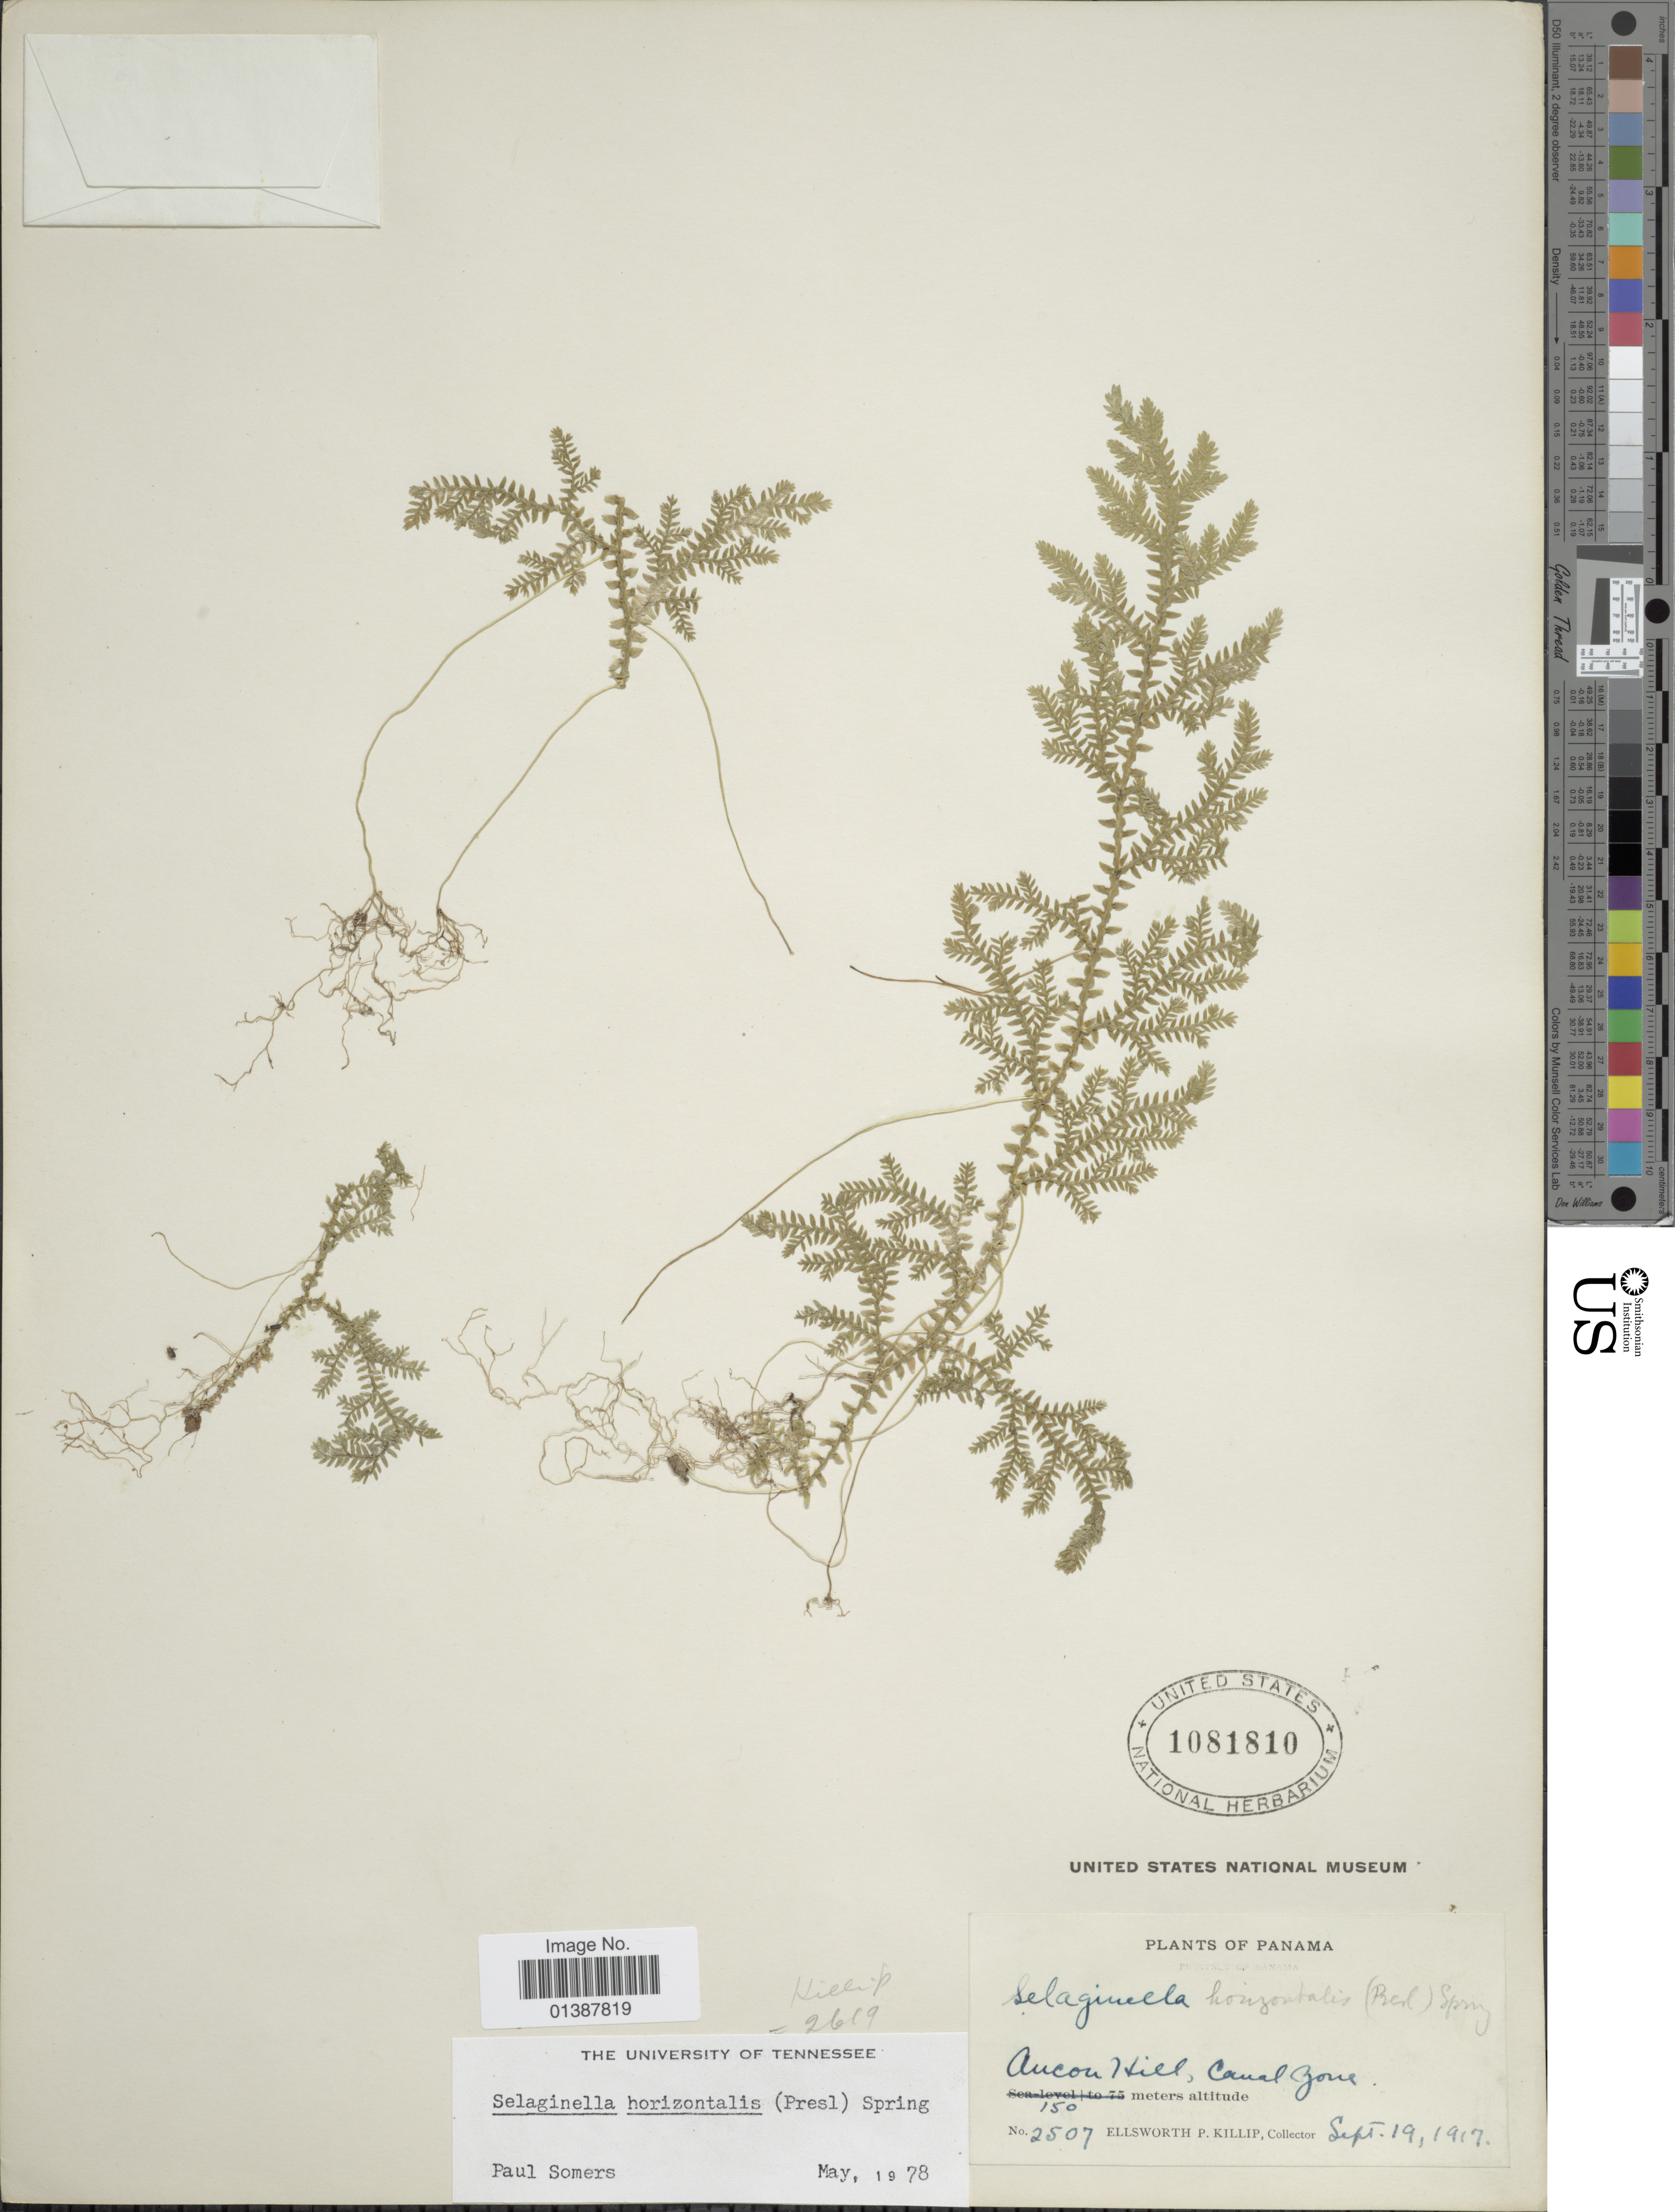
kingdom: Plantae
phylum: Tracheophyta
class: Lycopodiopsida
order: Selaginellales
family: Selaginellaceae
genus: Selaginella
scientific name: Selaginella horizontalis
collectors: E. P. Killip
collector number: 2507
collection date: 1917-11-19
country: Panama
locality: Ancon Hill, Canal zone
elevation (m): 150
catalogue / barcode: US 1081810